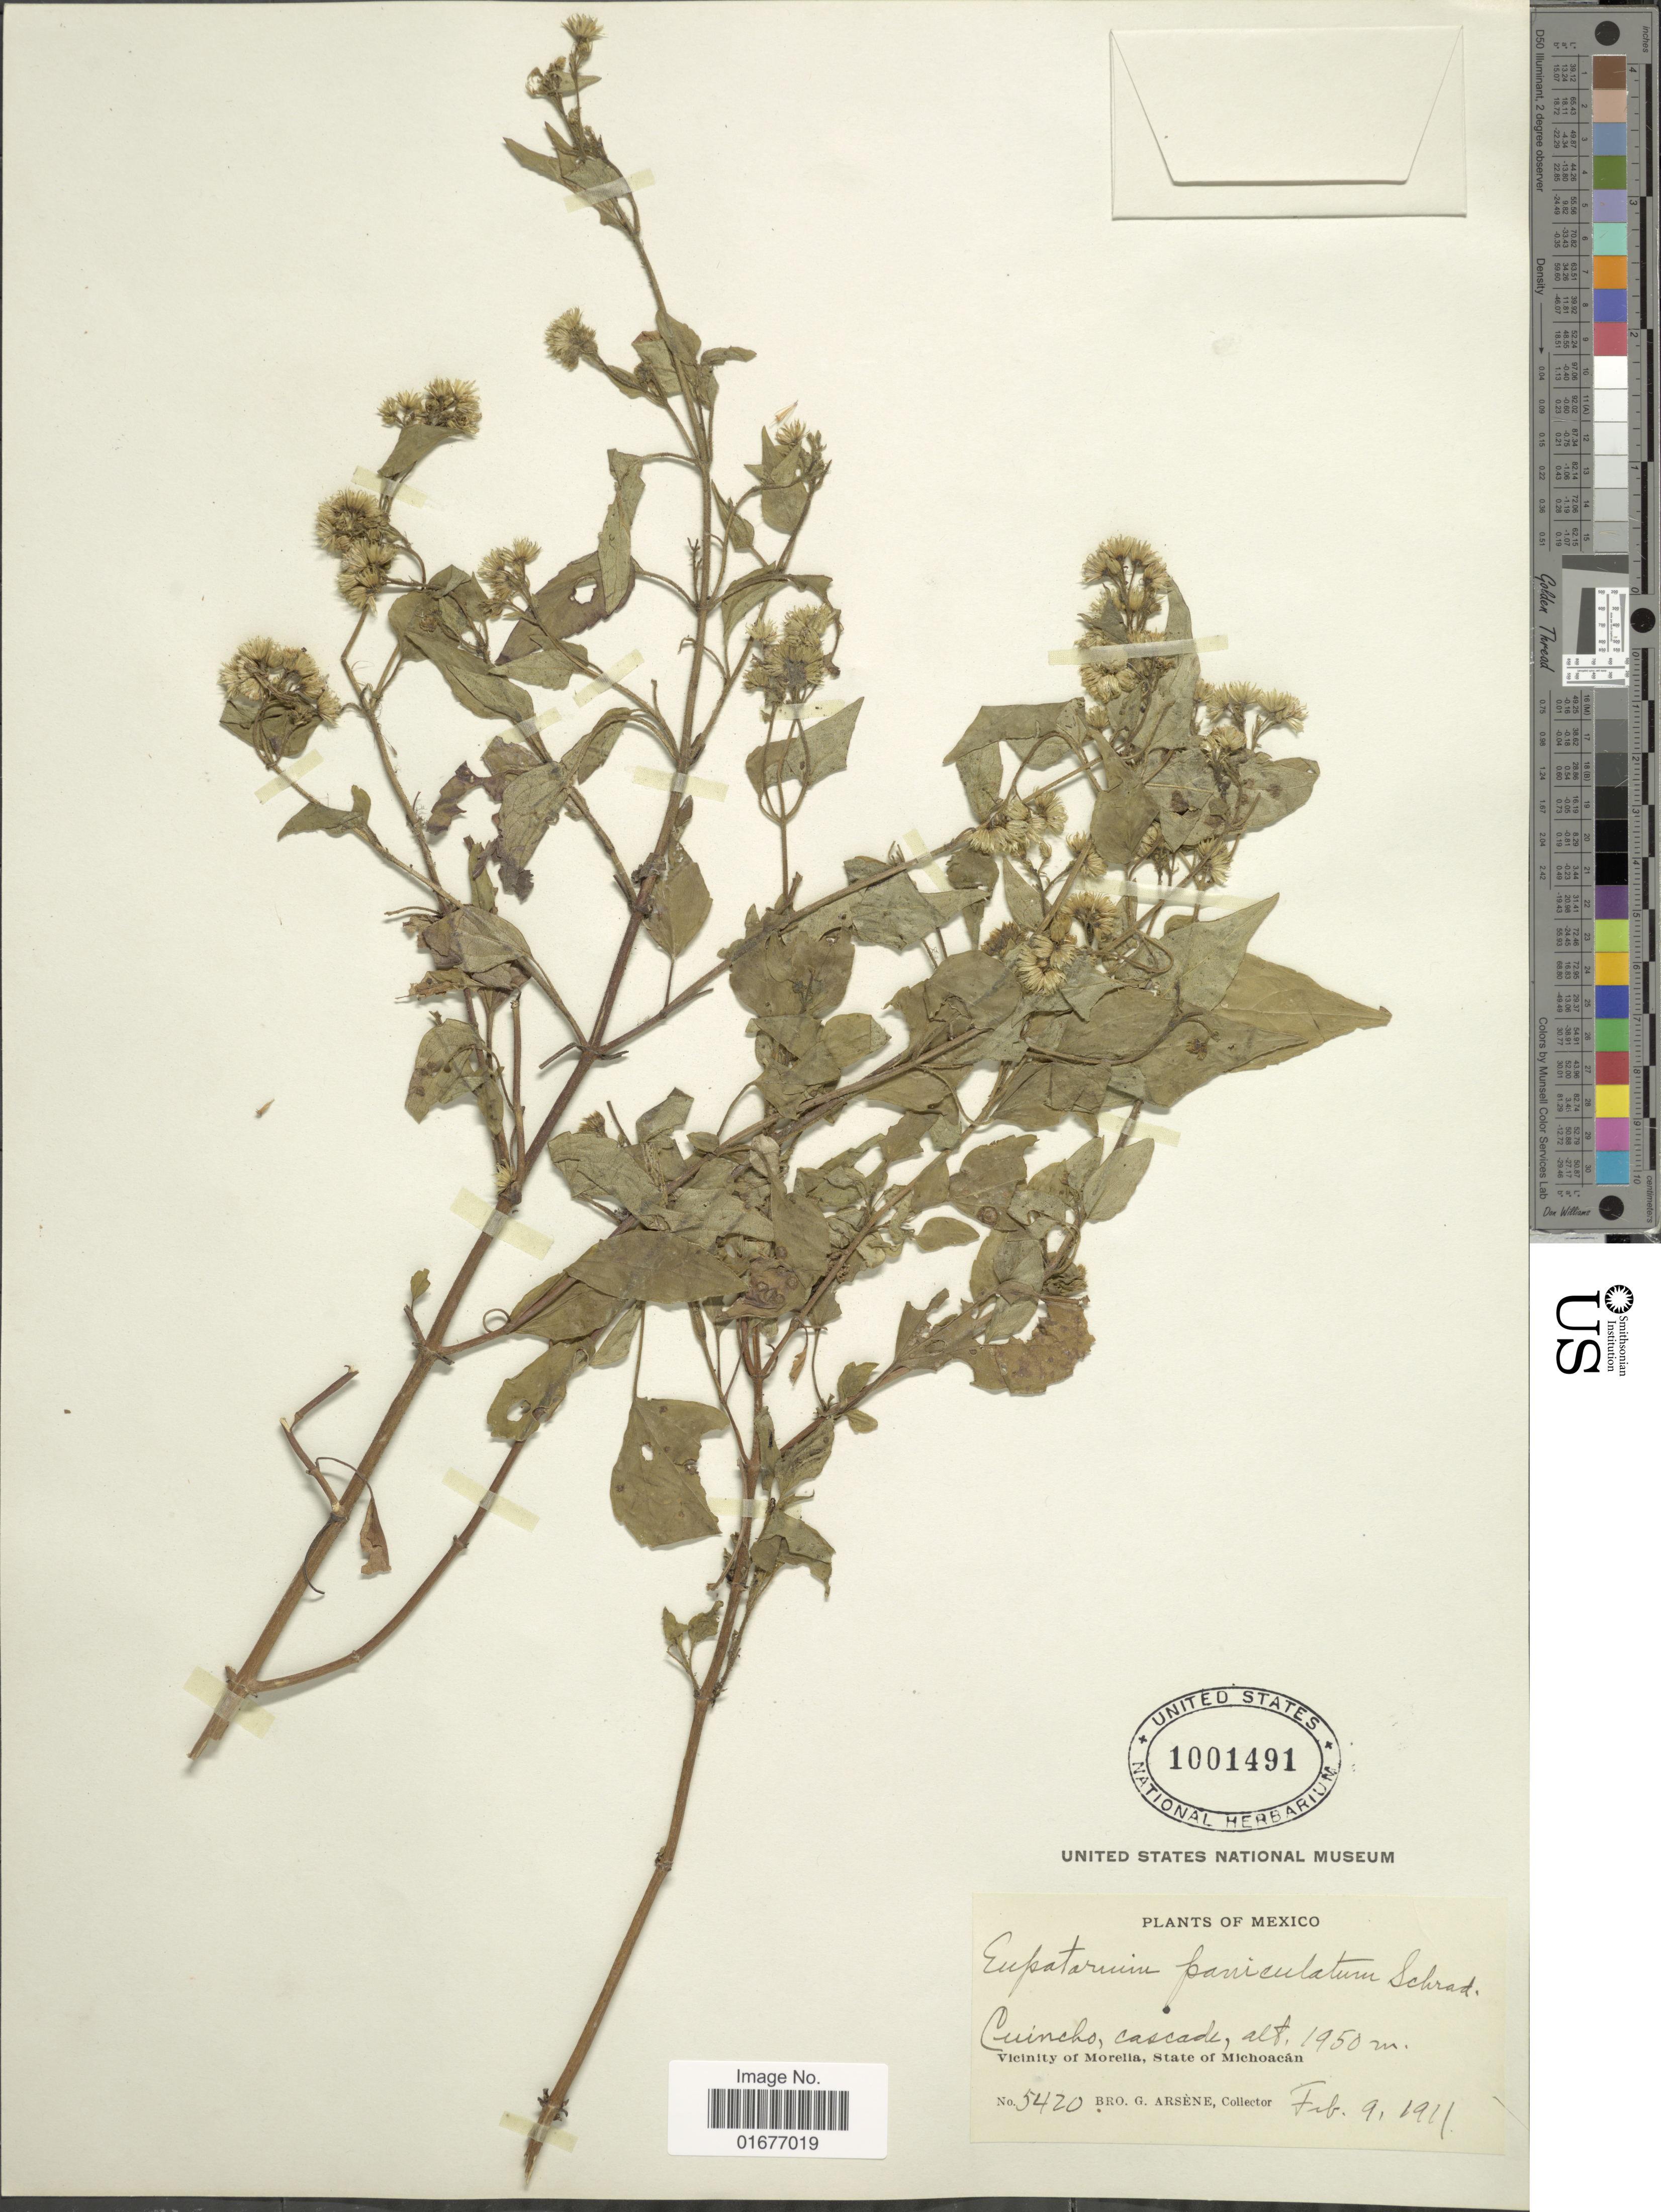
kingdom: Plantae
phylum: Tracheophyta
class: Magnoliopsida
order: Asterales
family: Asteraceae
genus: Ageratina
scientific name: Ageratina sp.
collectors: Bro. G. Arsène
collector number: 5420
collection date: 1911-02-09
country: Mexico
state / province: Michoacán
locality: Cuincho, cascade, Vicinity of Morelia, State of Michoacan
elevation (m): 1950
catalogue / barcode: US 1001491